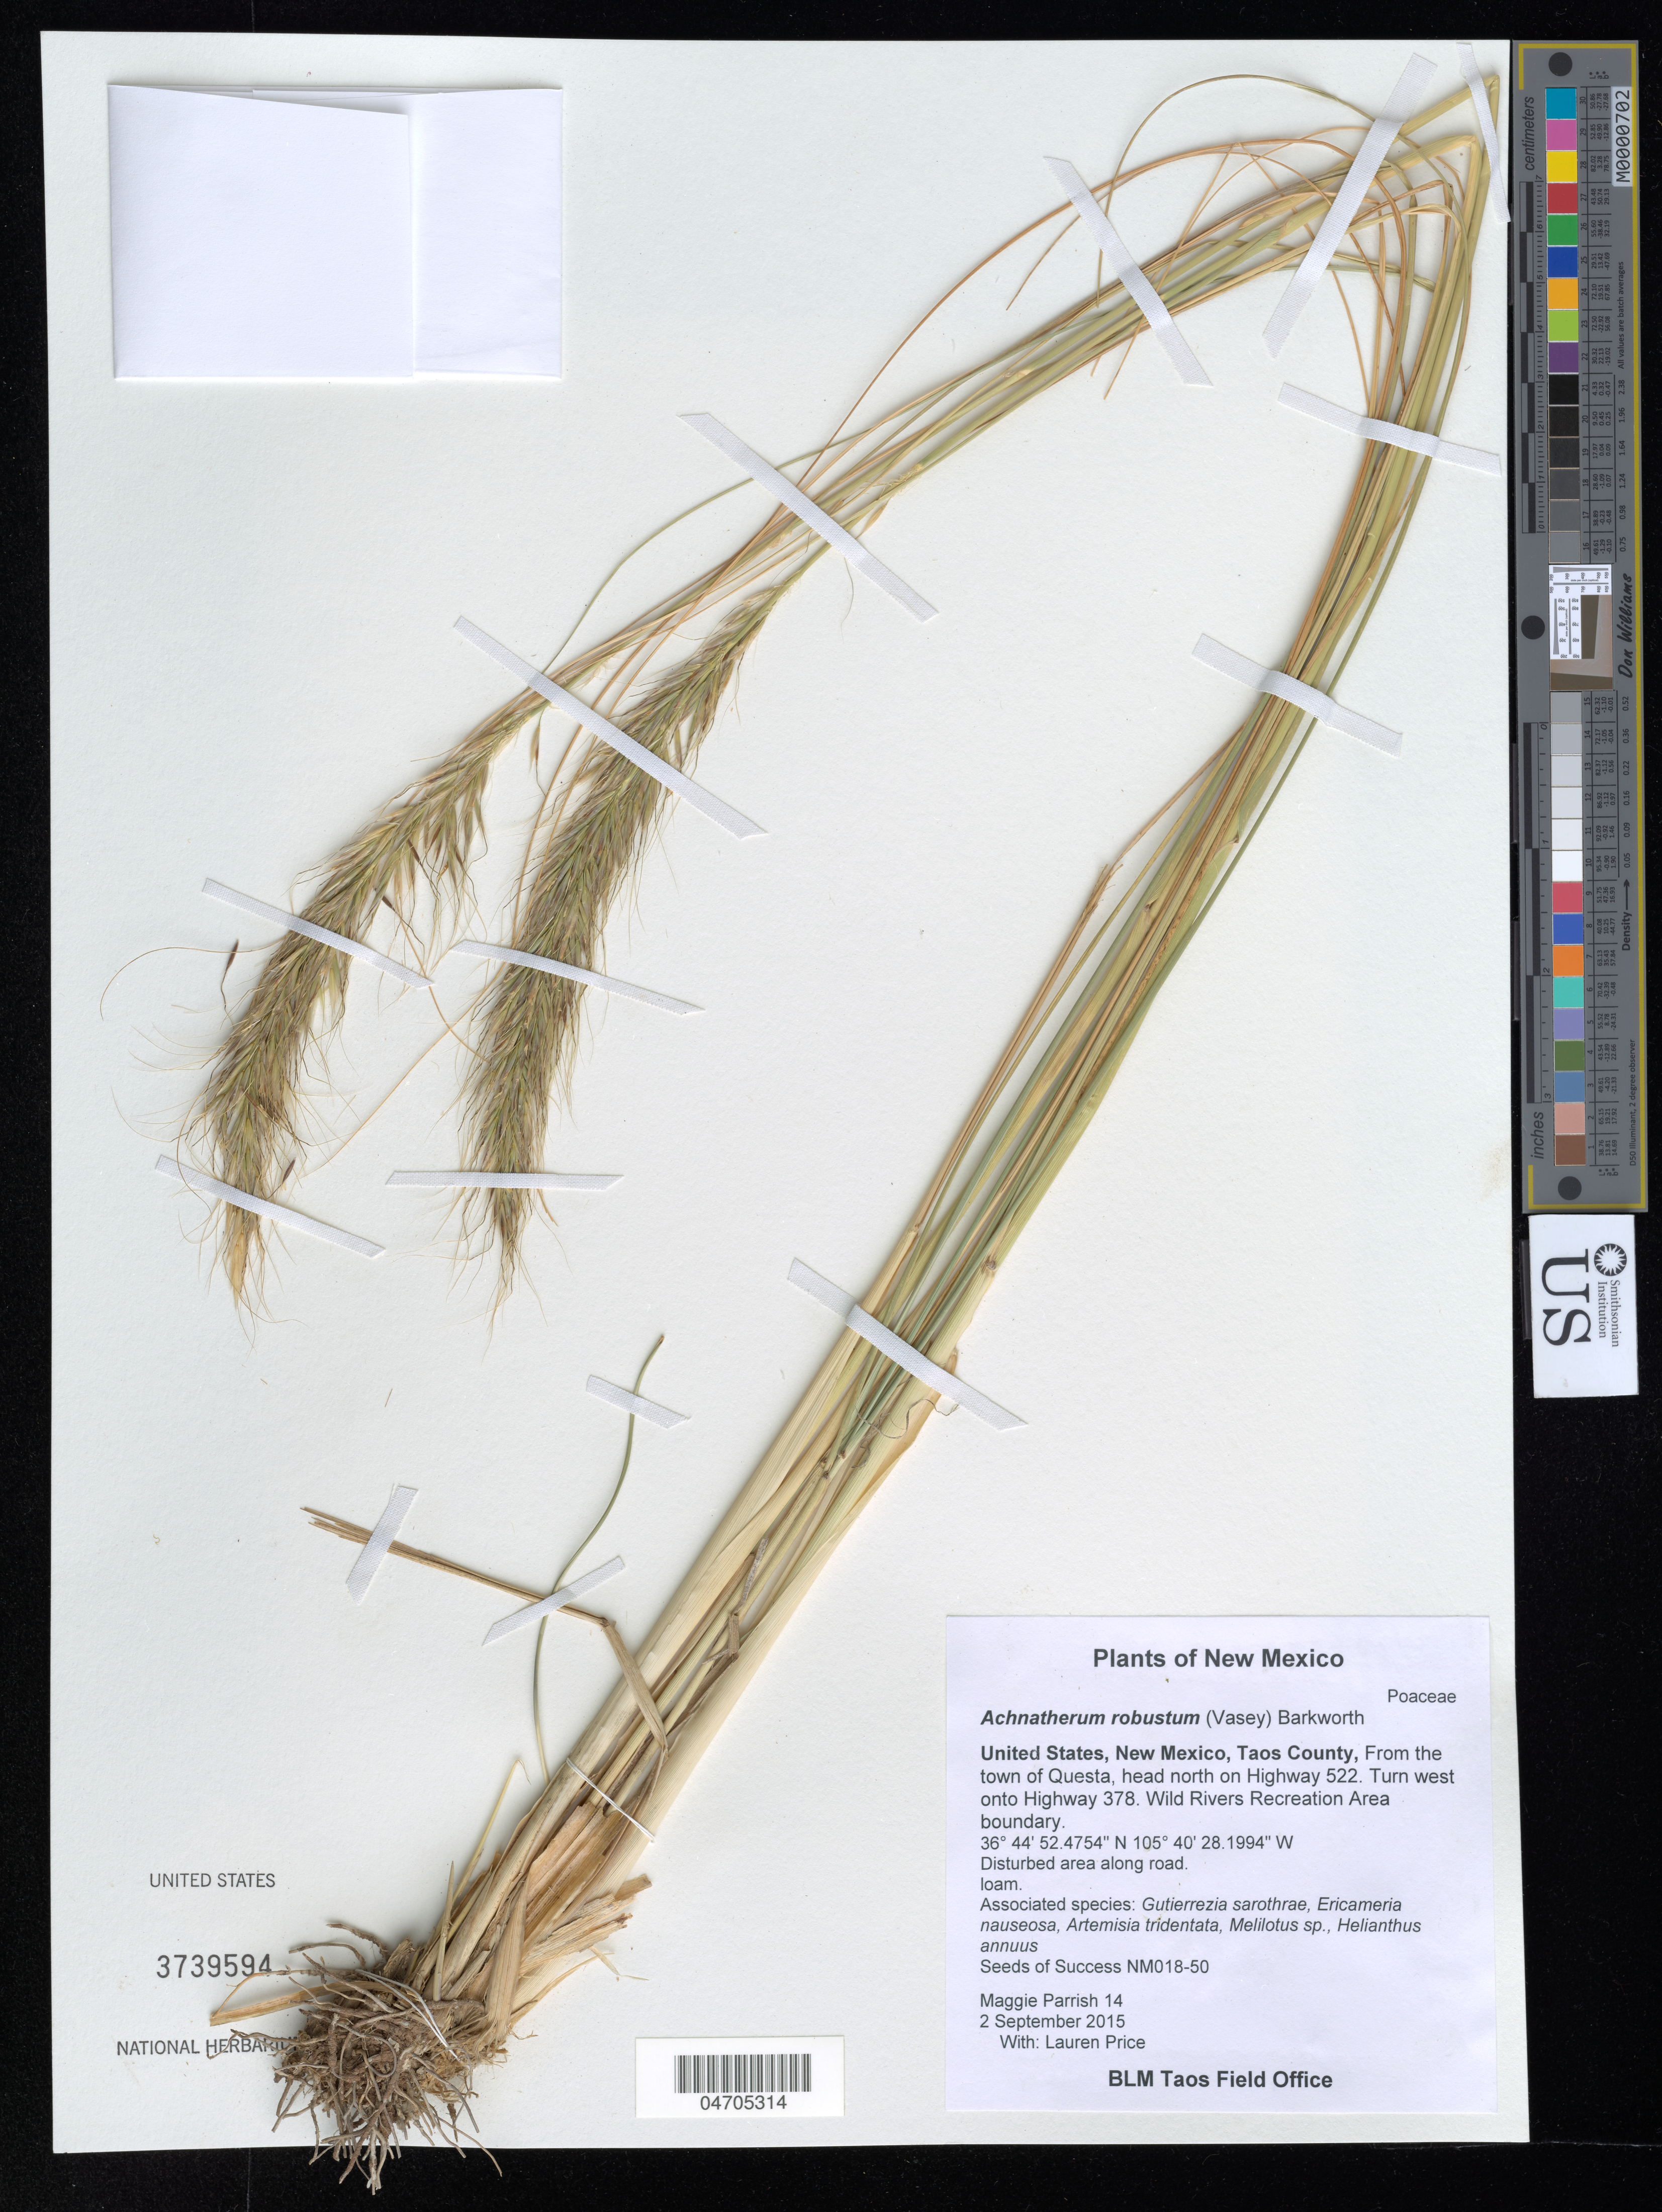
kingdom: Plantae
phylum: Tracheophyta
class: Liliopsida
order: Poales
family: Poaceae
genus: Achnatherum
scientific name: Achnatherum robustum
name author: (Vasey) Barkworth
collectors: M. Parrish & L. Price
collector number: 14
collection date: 2015-09-02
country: United States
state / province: New Mexico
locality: Taos County, From the town of Questa, head north on Highway 522. Turn west onto Highway 378. Wild Rivers Recreation Area boundary.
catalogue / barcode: US 3739594